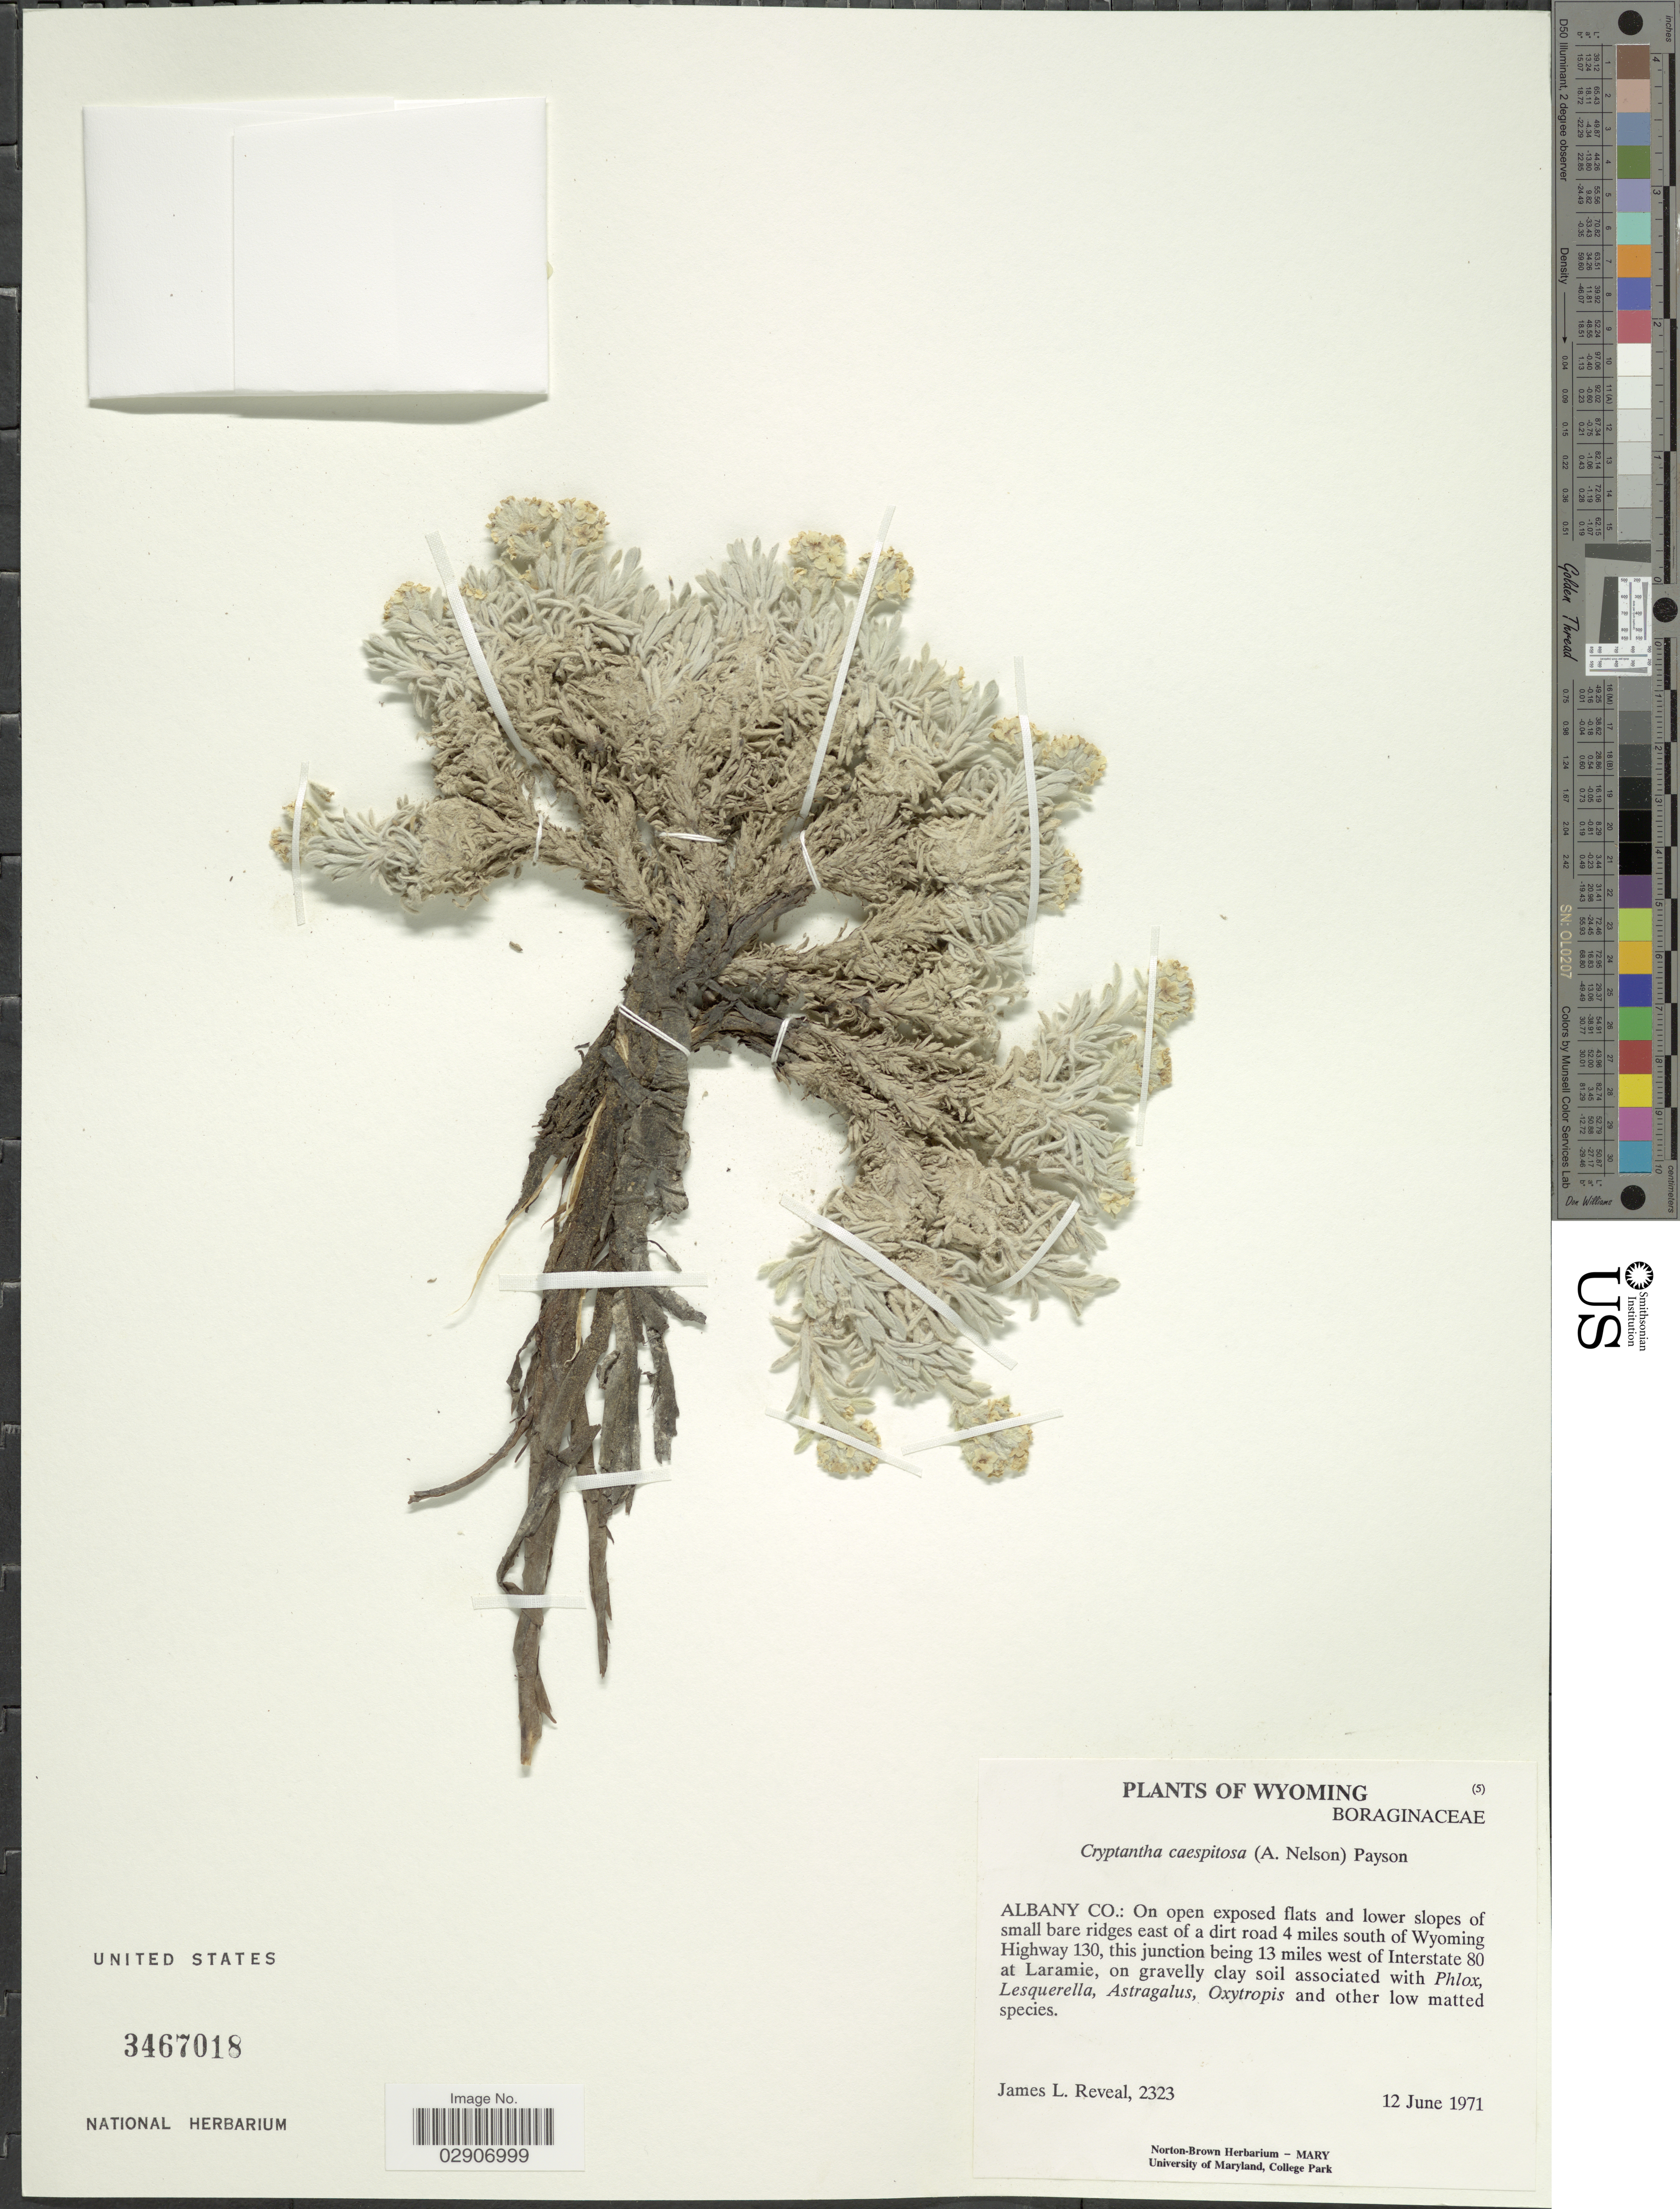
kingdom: Plantae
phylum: Tracheophyta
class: Magnoliopsida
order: Boraginales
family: Boraginaceae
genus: Cryptantha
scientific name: Cryptantha caespitosa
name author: (A. Nelson) Payson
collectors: J. L. Reveal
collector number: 2323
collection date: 1971-06-12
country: United States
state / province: Wyoming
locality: Albany Co.: On open exposed flats and lower slopes of small bare ridges east of a dirt road 4 miles south of Wyoming Highway 130, this junction being 13 miles west of Interstate 80 at Laramie, on gravelly clay soil.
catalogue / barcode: US 3467018